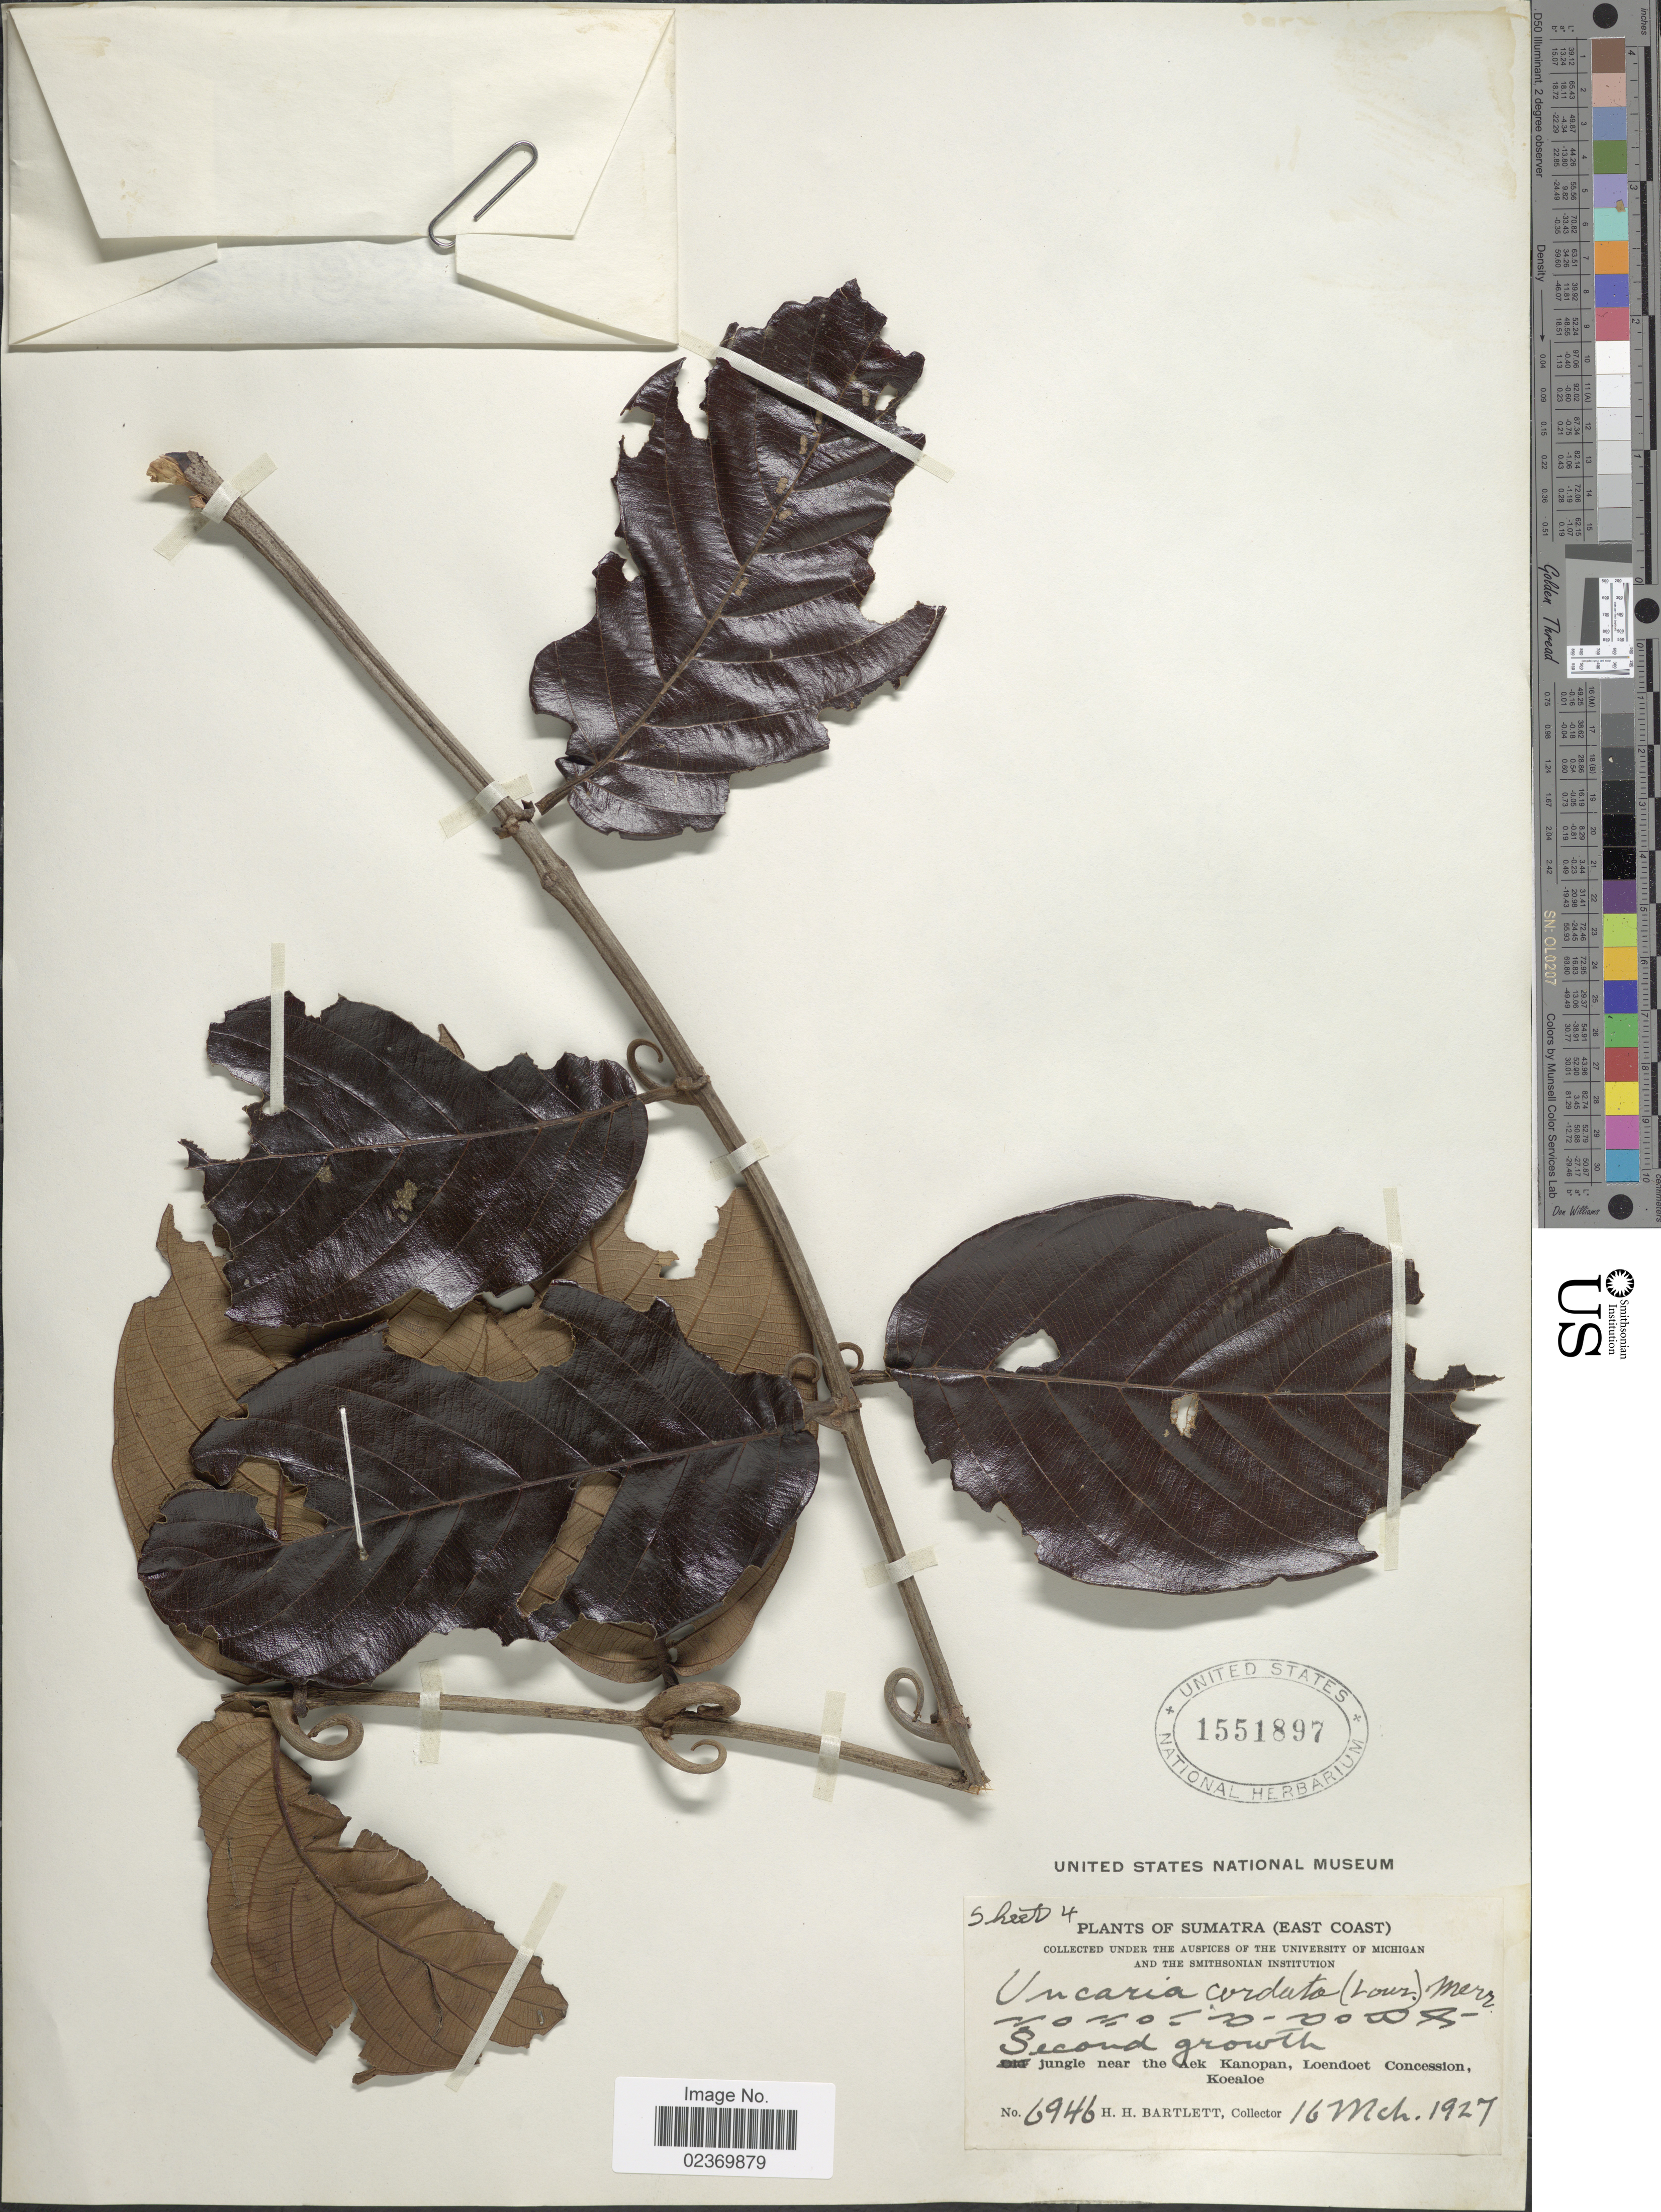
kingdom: Plantae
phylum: Tracheophyta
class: Magnoliopsida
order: Gentianales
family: Rubiaceae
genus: Uncaria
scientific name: Uncaria cordata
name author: (Lour.) Merr.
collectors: H. H. Bartlett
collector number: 6946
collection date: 1927-03-16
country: Indonesia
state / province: Sumatra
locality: East Coast. Second- growth jungle near the Aek Kanopan, Loendoet Concession, Koealoe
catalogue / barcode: US 1551897